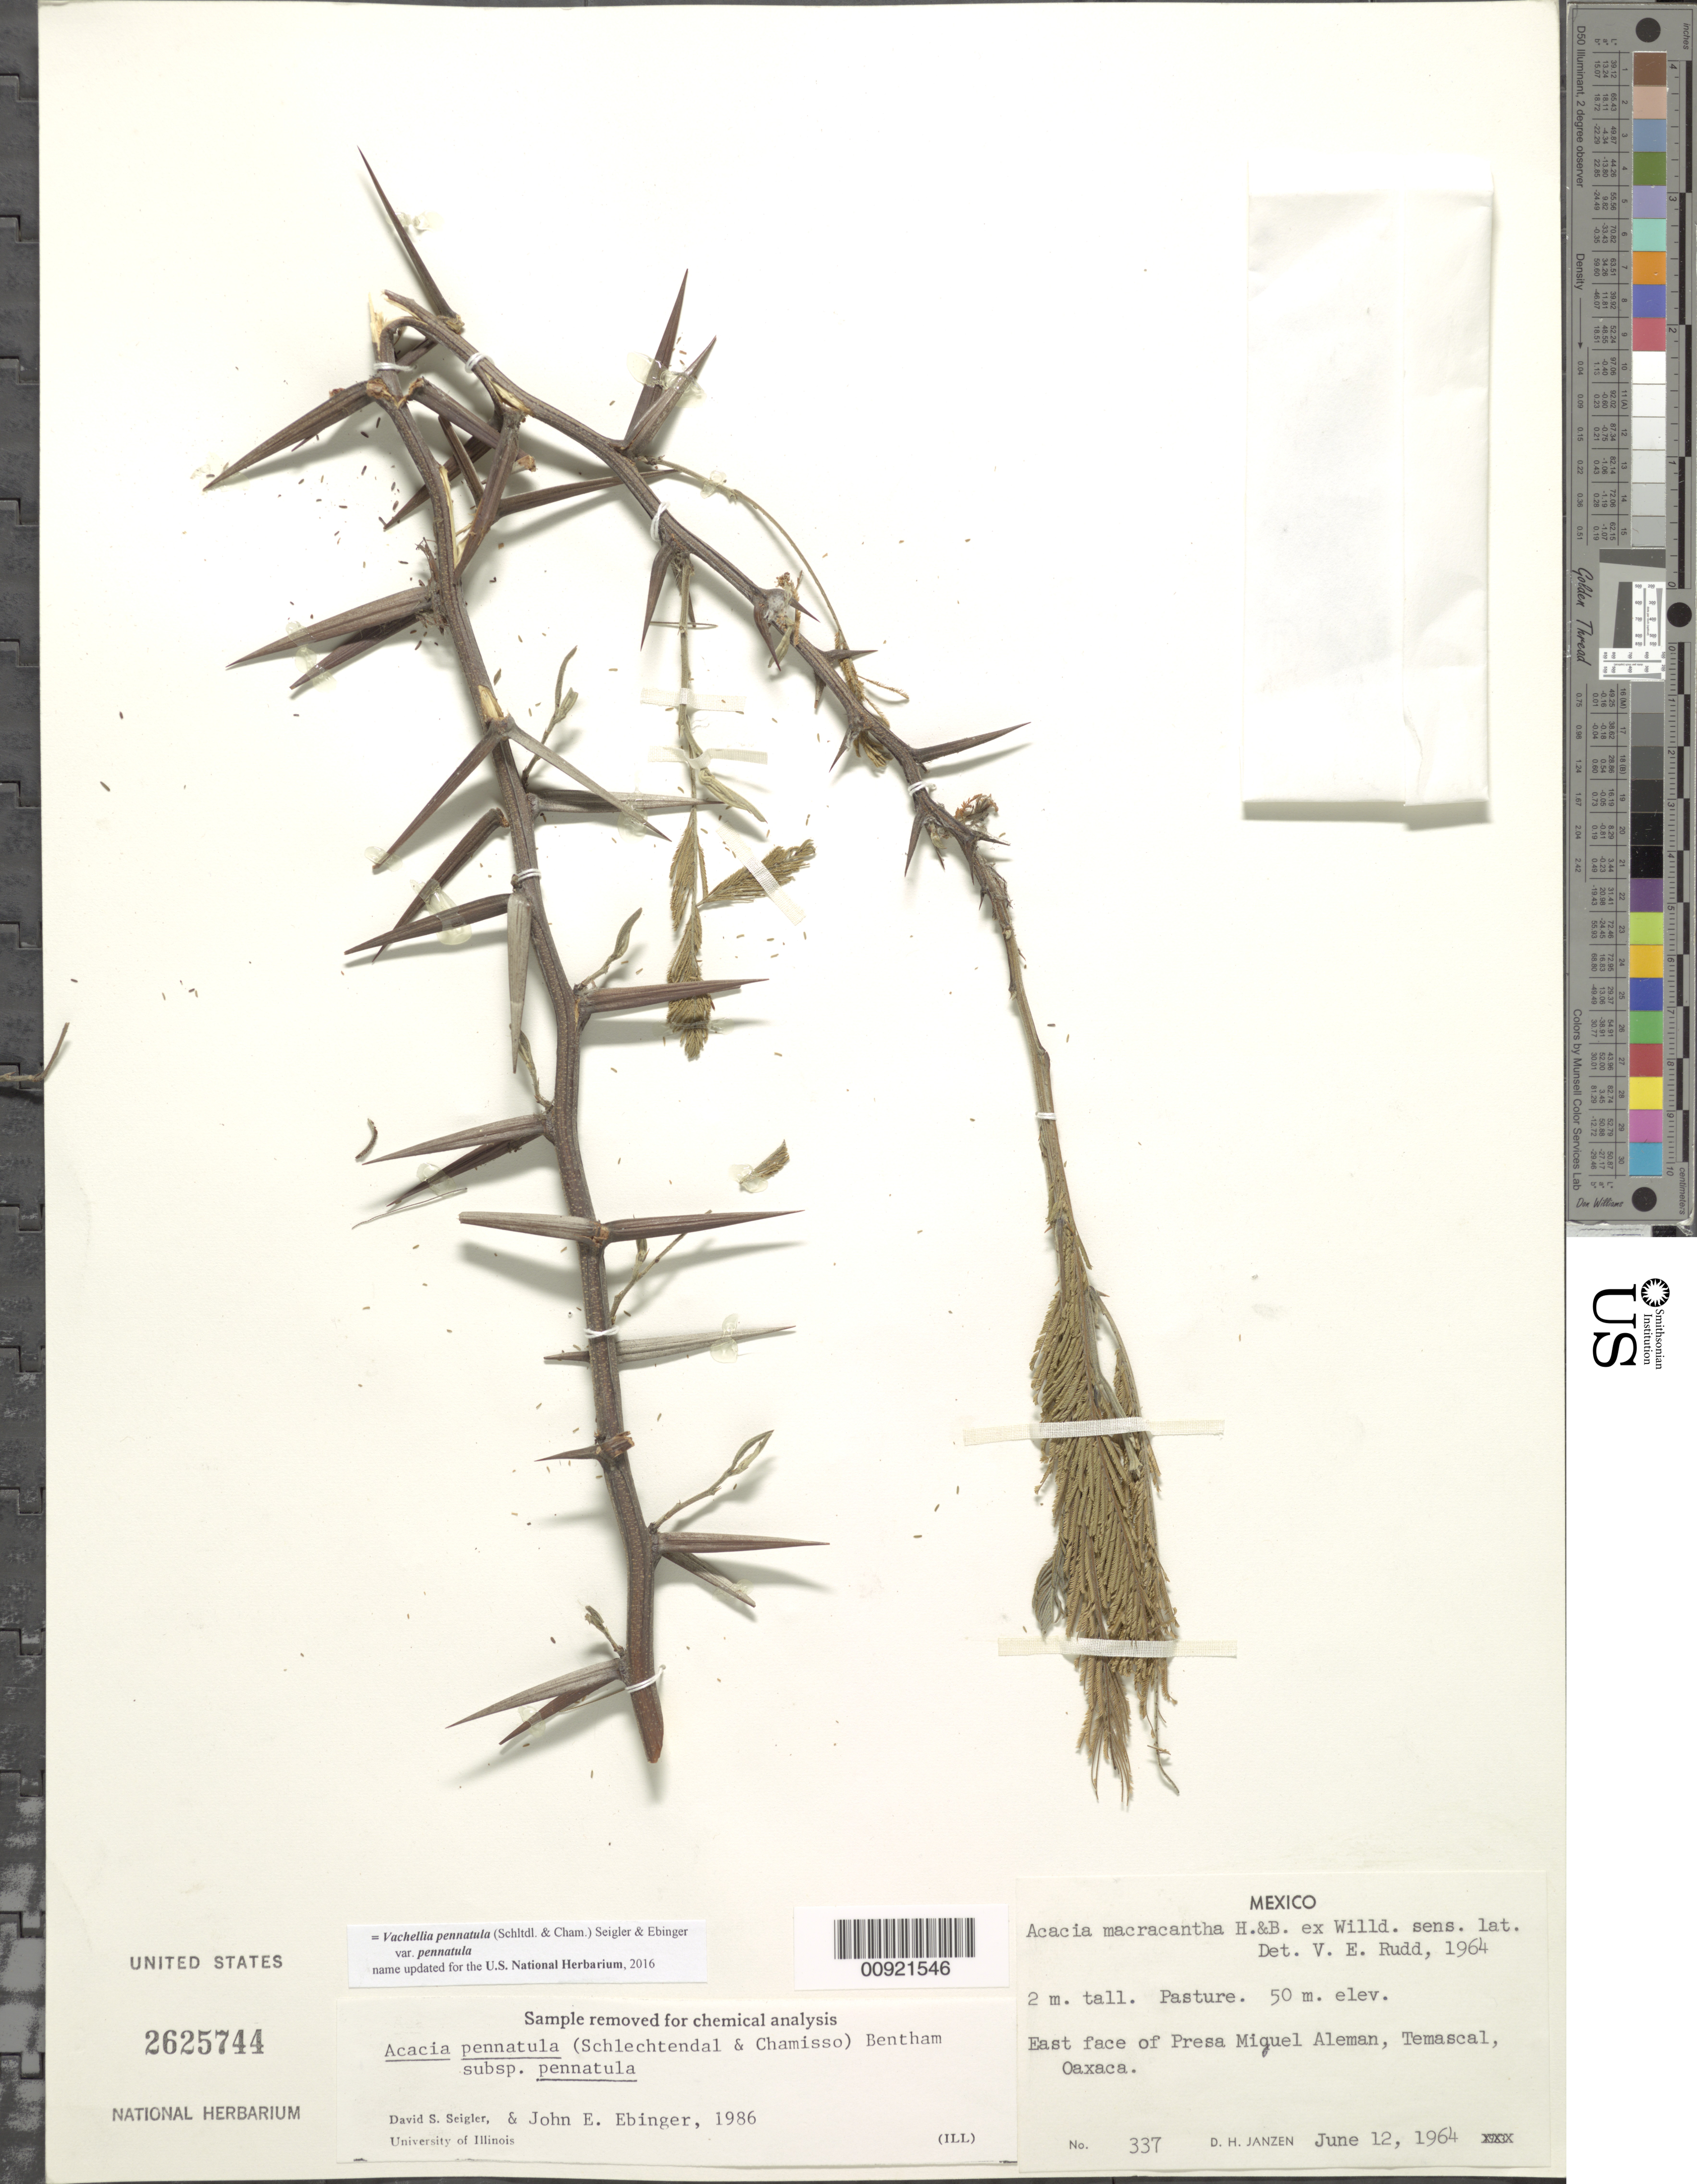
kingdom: Plantae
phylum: Tracheophyta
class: Magnoliopsida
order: Fabales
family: Fabaceae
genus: Vachellia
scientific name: Vachellia pennatula var. pennatula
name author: (Schltdl. & Cham.) Seigler & Ebinger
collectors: D. Janzen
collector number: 337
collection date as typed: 12 Jun 1964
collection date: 1964-06-12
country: Mexico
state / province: Oaxaca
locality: East face of Presa Miguel Aleman, Temascal, Oaxaca.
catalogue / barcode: US 2625744